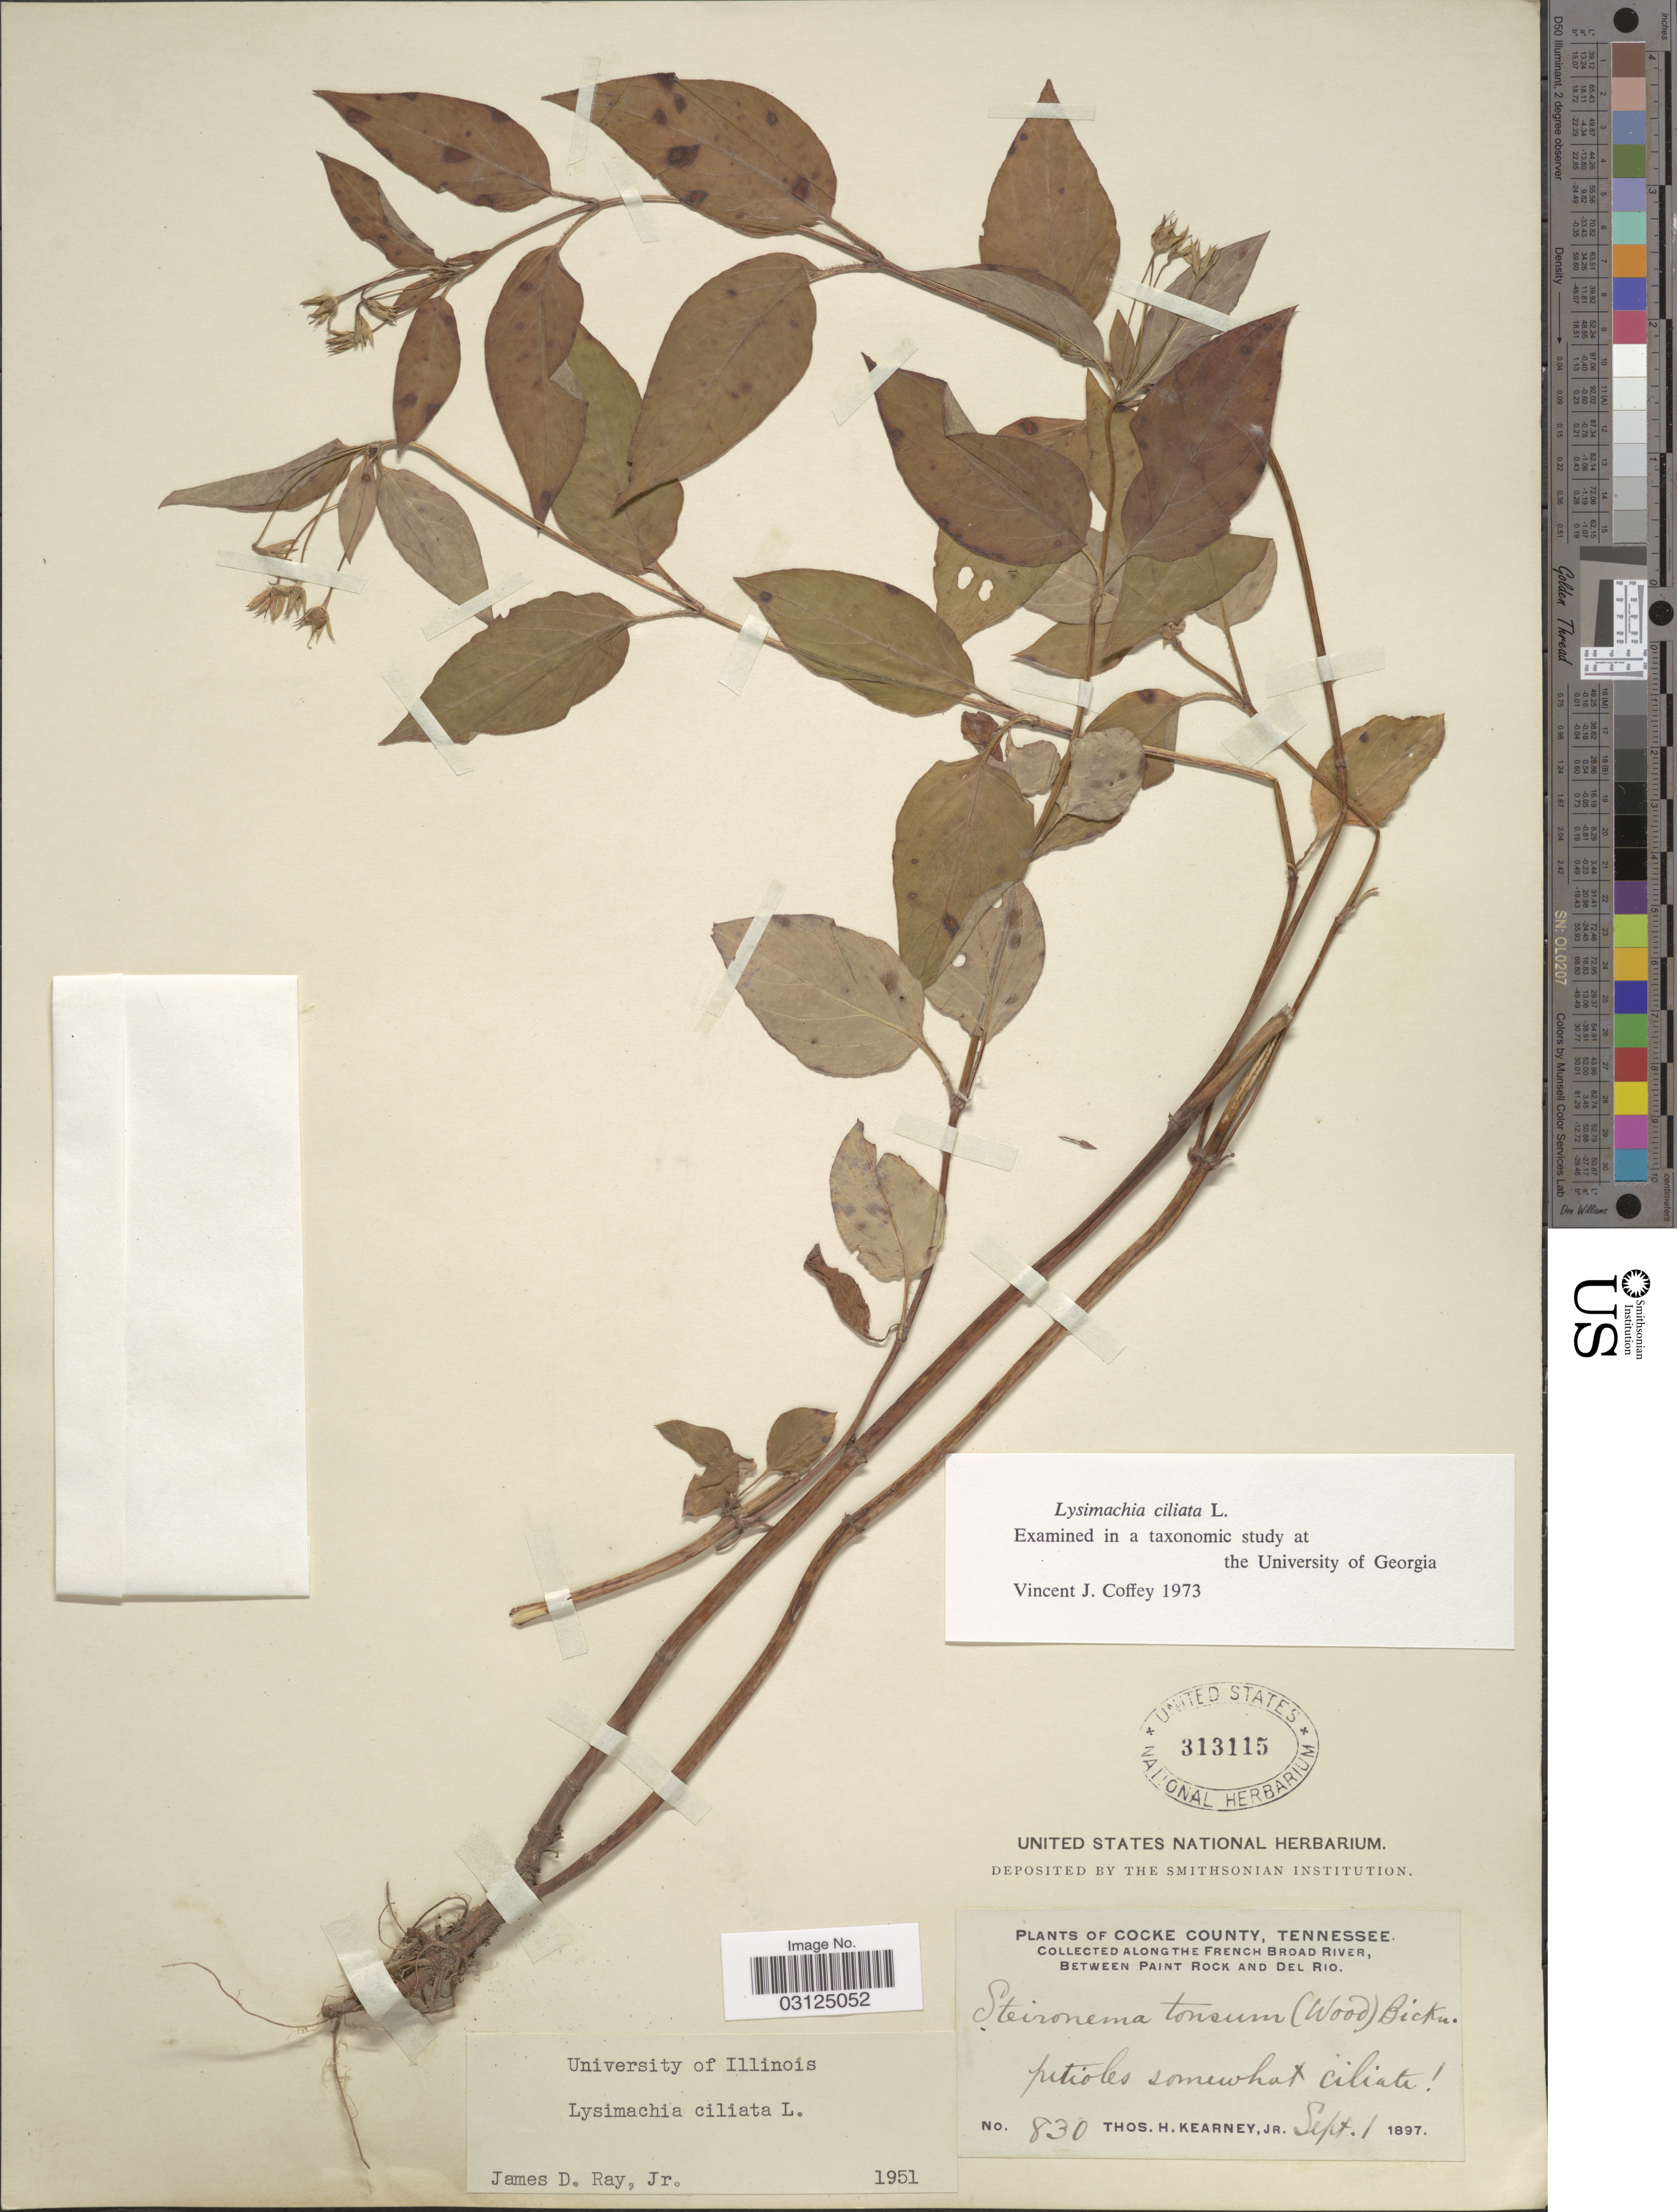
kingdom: Plantae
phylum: Tracheophyta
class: Magnoliopsida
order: Ericales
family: Primulaceae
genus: Lysimachia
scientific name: Lysimachia ciliata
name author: L.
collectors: T. H. Kearney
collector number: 830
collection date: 1897-09-01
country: United States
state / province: Tennessee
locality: Cocke County, along the French Broad River, between Paint and Del Rio.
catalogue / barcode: US 313115